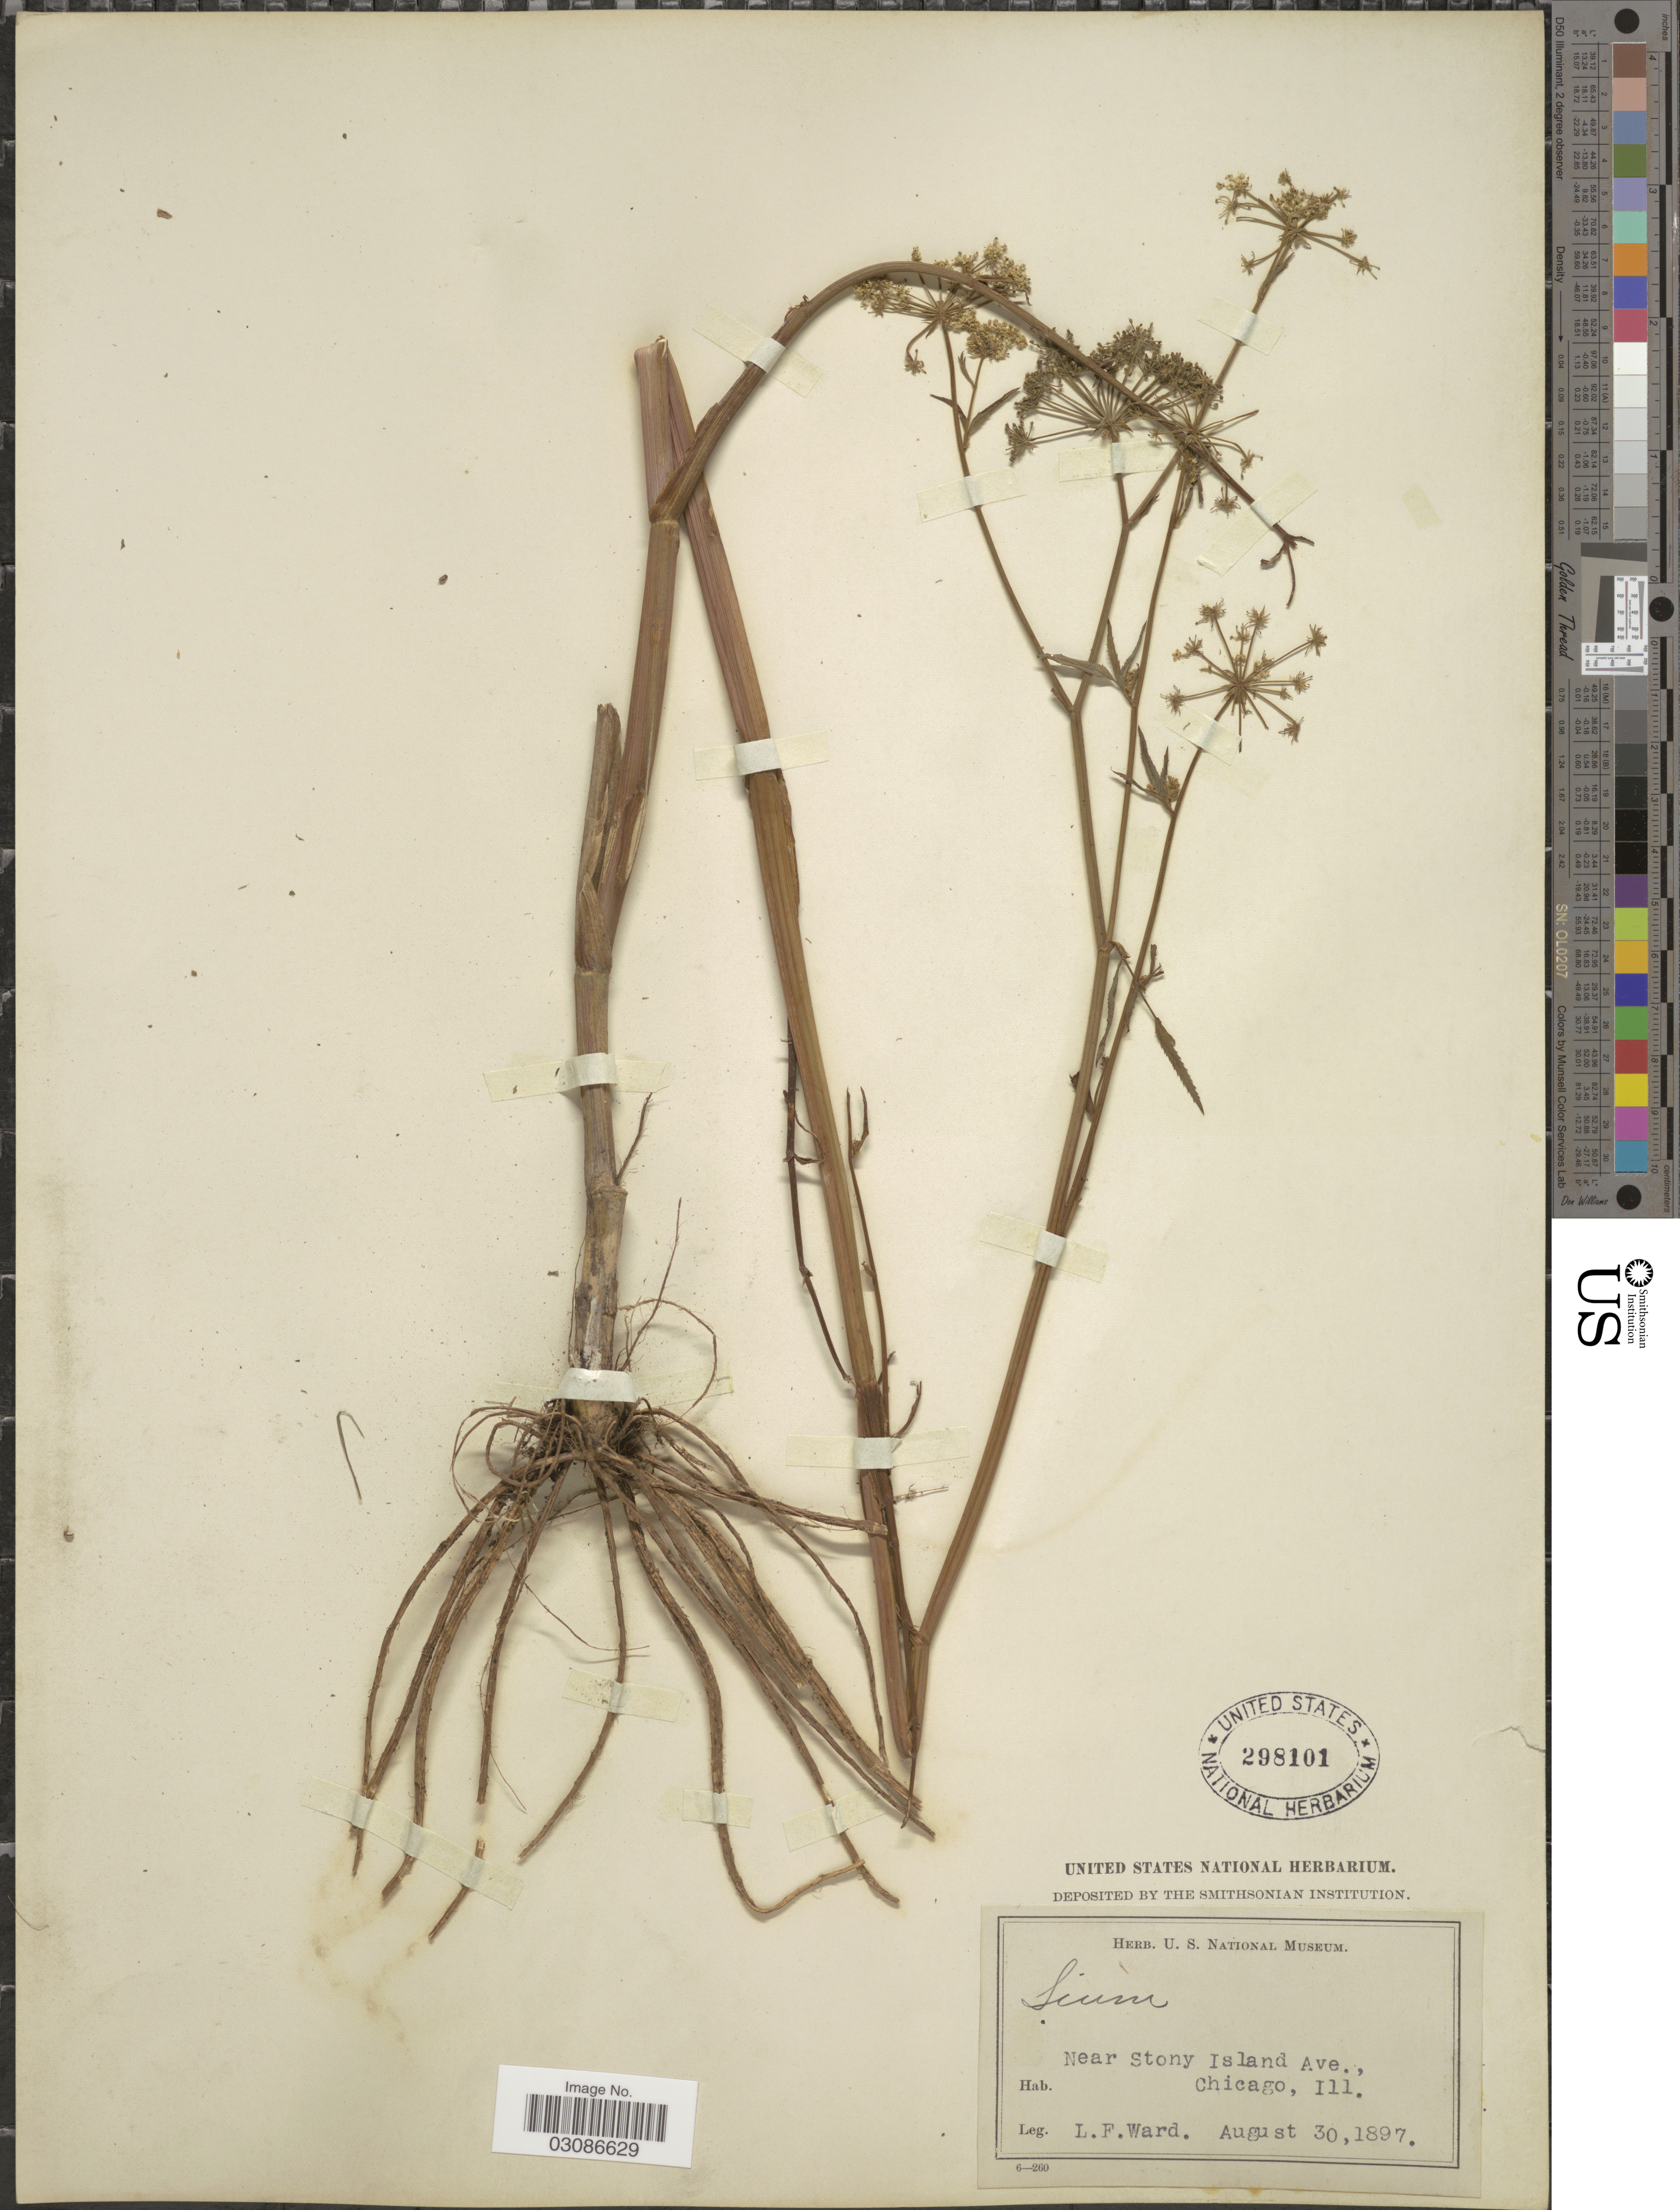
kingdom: Plantae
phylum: Tracheophyta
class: Magnoliopsida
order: Apiales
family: Apiaceae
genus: Sium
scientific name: Sium suave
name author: Walter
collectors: L. Ward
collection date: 1897-08-30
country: United States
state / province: Illinois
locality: Near Stony Island Ave., Chicago, Ill.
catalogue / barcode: US 298101